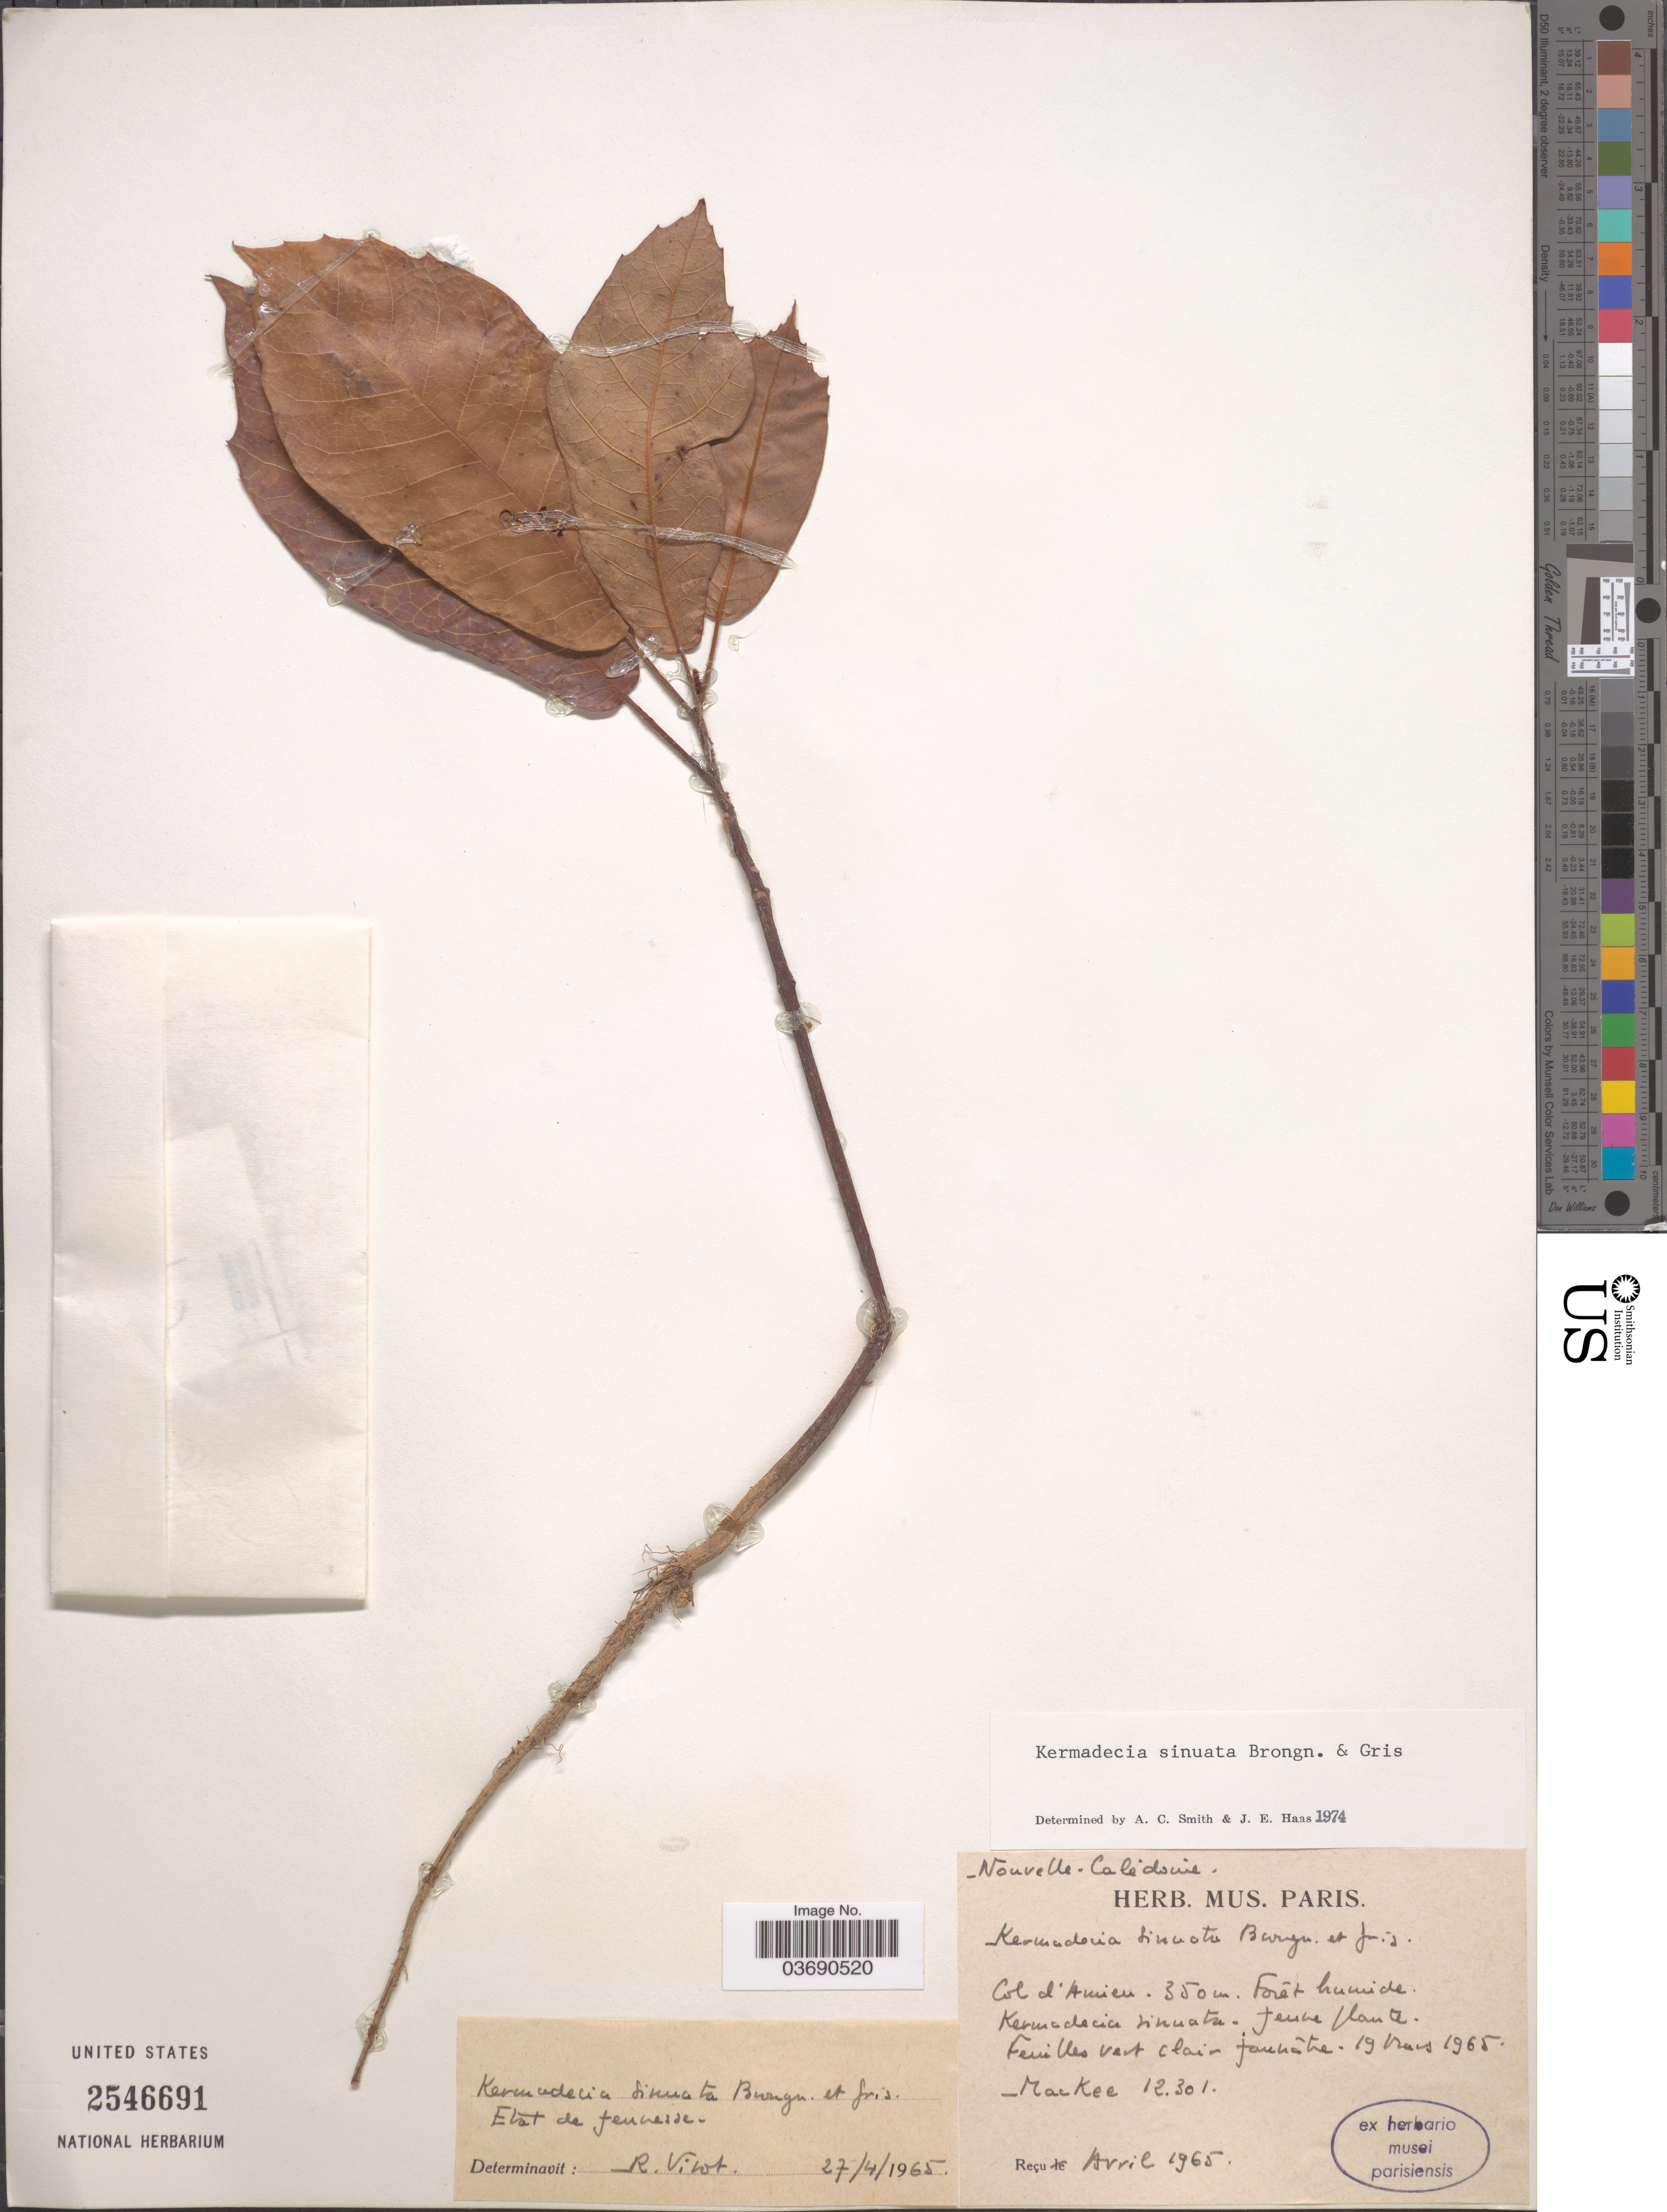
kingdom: Plantae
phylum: Tracheophyta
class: Magnoliopsida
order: Proteales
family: Proteaceae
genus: Kermadecia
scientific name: Kermadecia sinuata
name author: Brongn. & Gris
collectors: MacKee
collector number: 12301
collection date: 1965-03-19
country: New Caledonia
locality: Col d' Amieu.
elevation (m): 350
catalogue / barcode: US 2546691